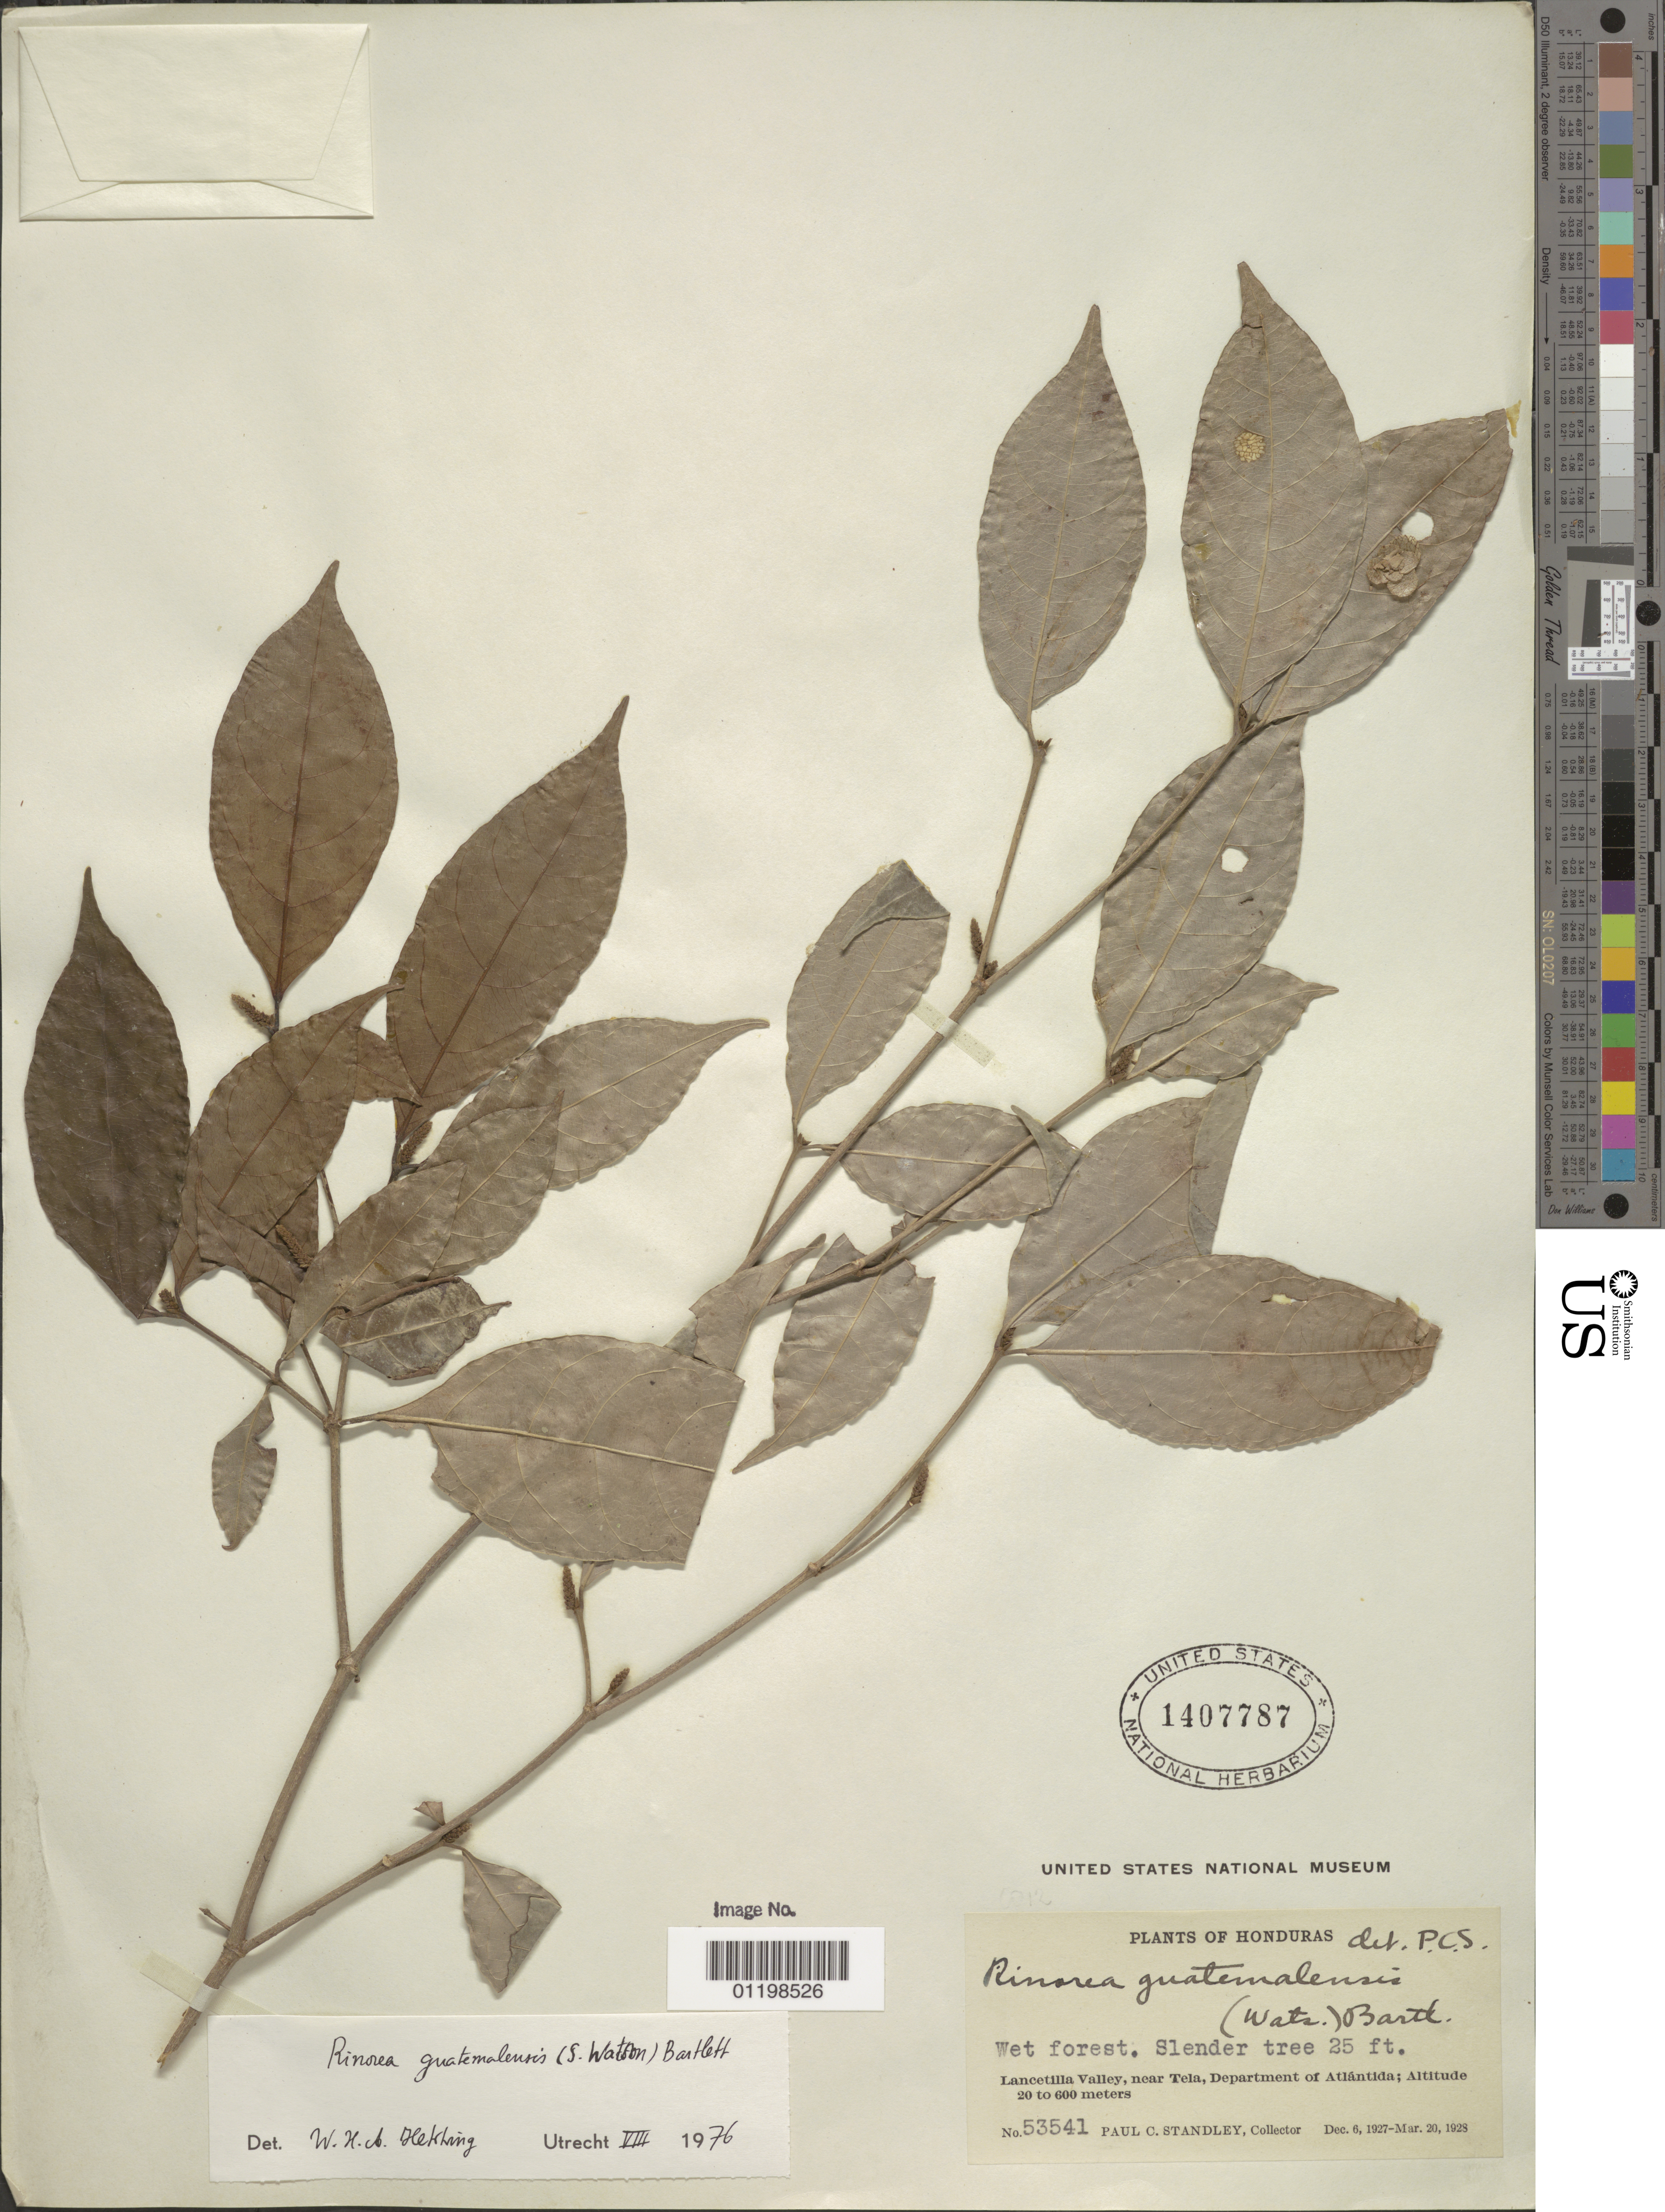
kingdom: Plantae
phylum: Tracheophyta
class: Magnoliopsida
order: Malpighiales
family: Violaceae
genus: Rinorea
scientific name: Rinorea guatemalensis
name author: (S. Watson) Bartlett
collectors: P. C. Standley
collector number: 53541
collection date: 1927-12-06/1928-03-20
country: Honduras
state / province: Atlántida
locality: Lancetilla Valley, near Tela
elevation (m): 20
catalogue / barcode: US 1407787